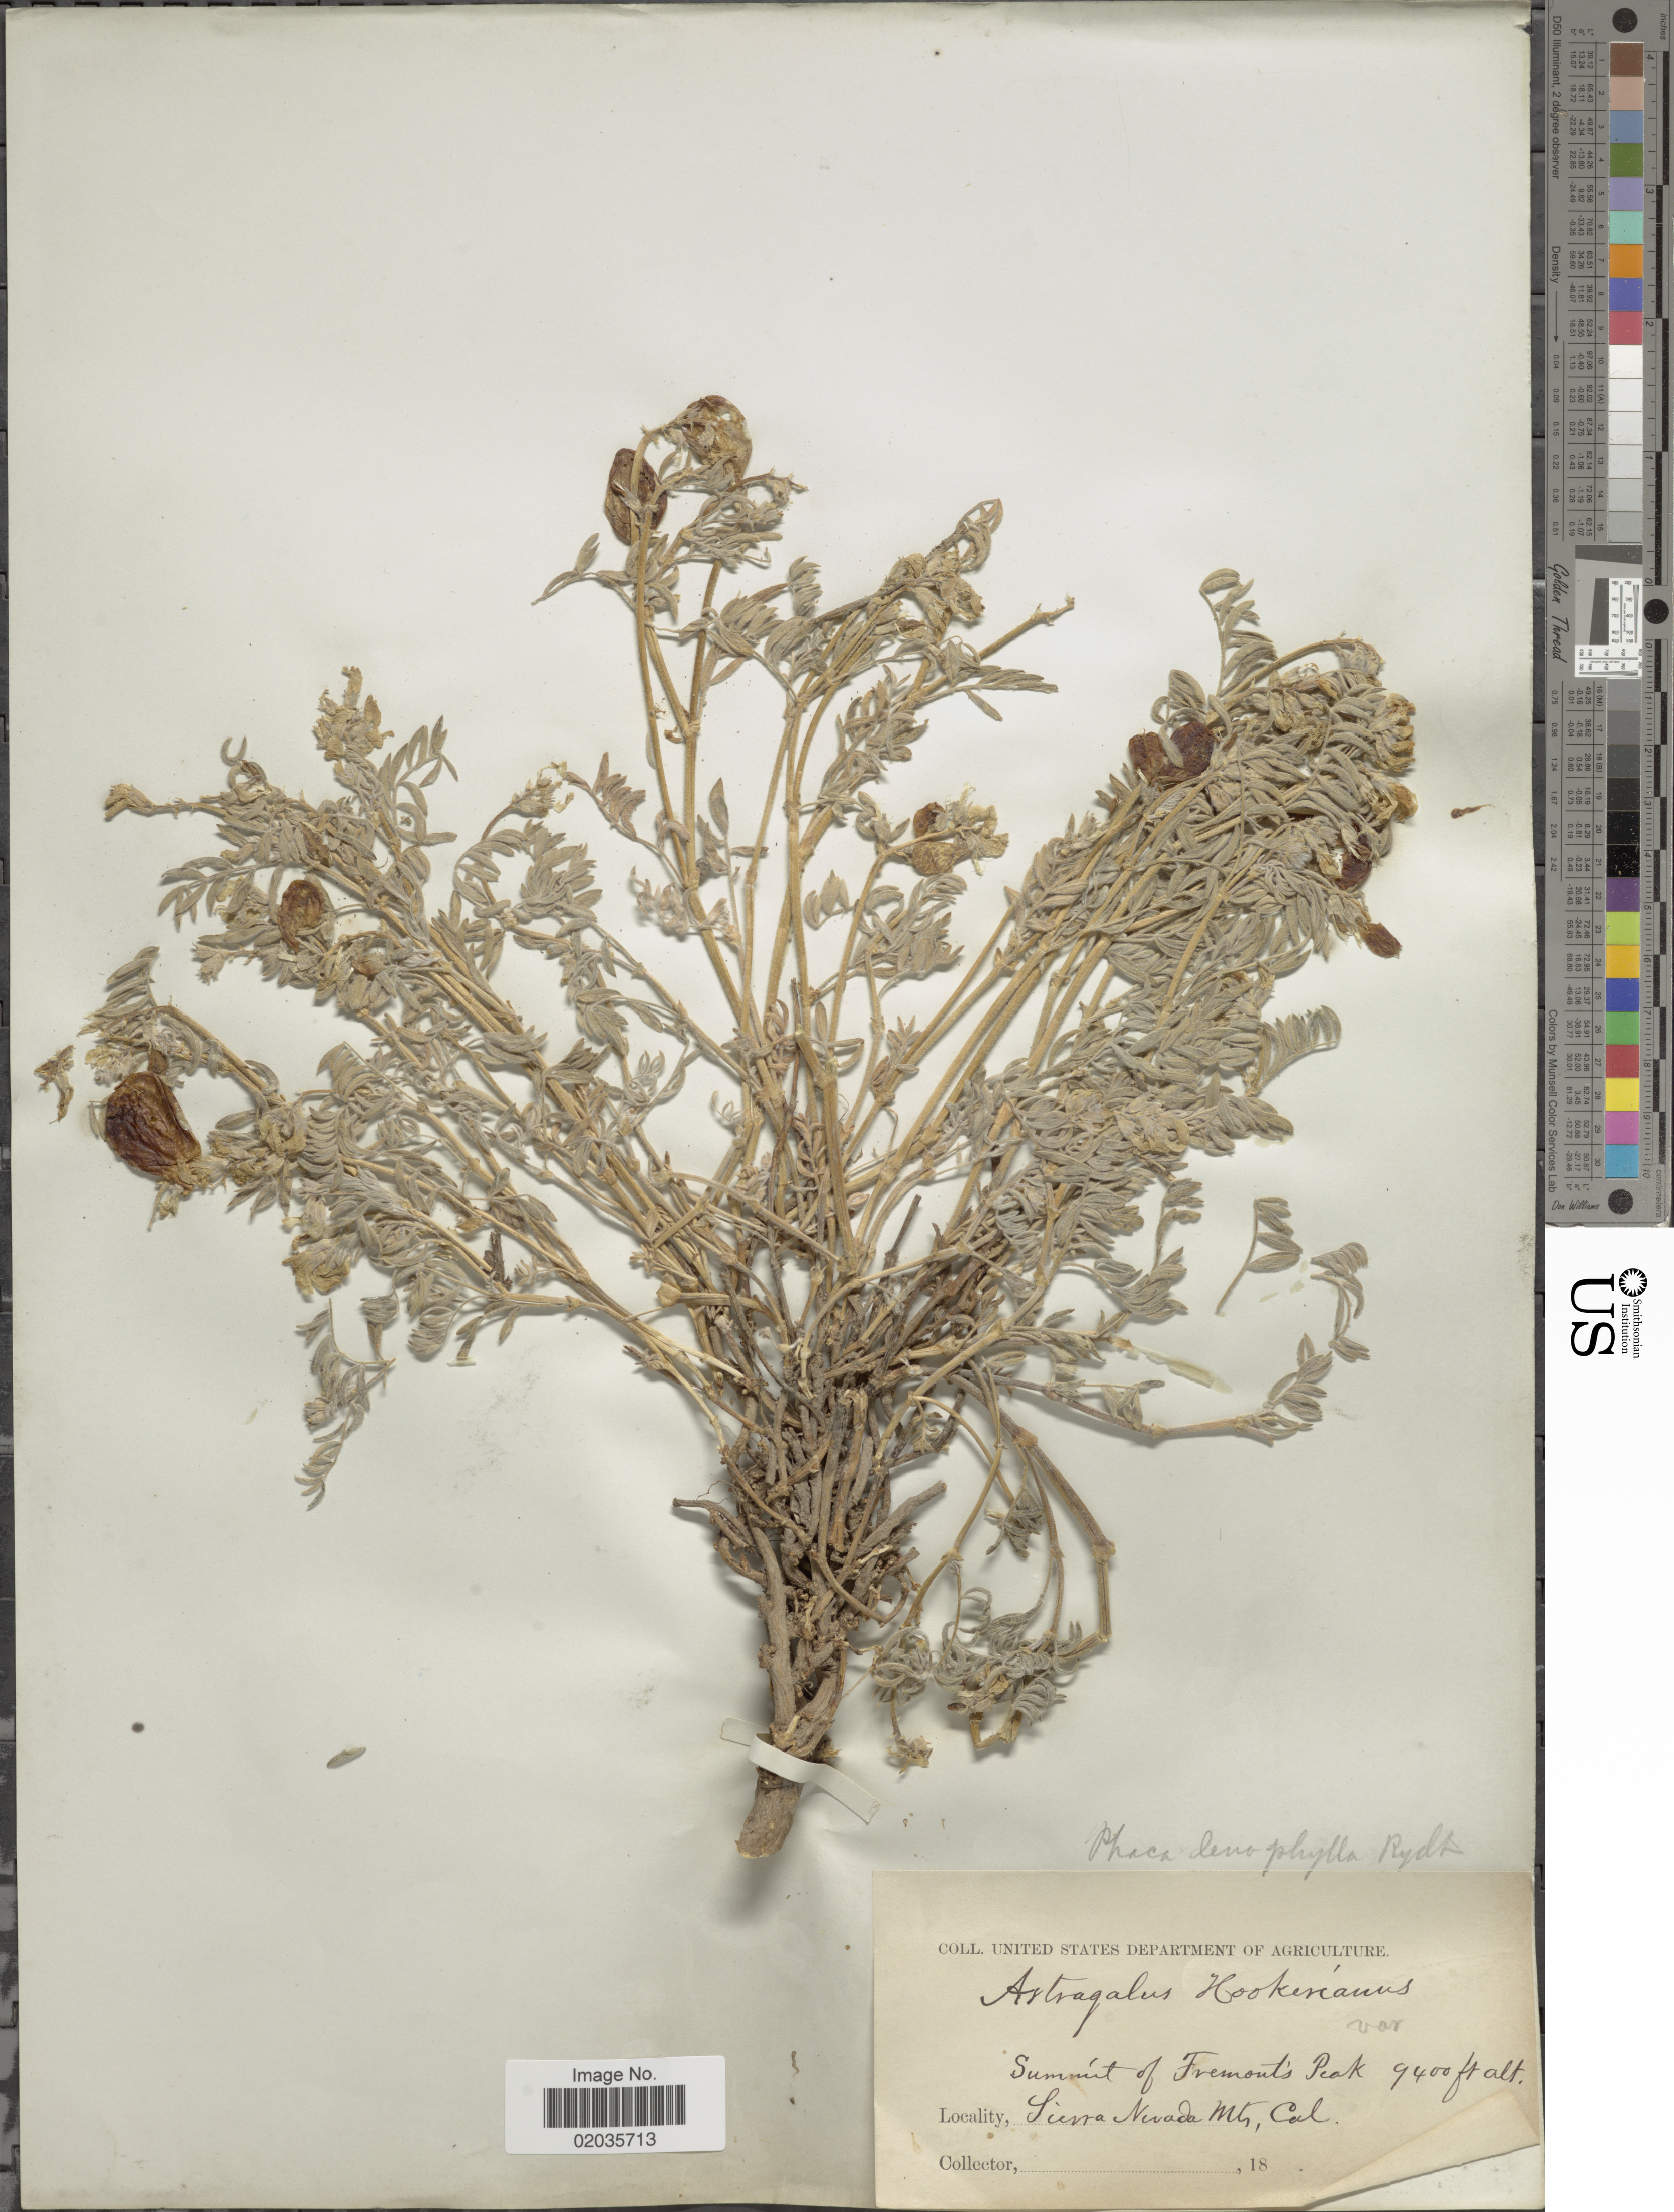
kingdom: Plantae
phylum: Tracheophyta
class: Magnoliopsida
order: Fabales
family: Fabaceae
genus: Astragalus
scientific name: Astragalus whitneyi var. lenophyllus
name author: (Rydb.) Barneby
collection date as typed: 18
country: United States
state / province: California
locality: Summit of Fremontis Peak, Sierra Nevada Mts.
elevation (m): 2865